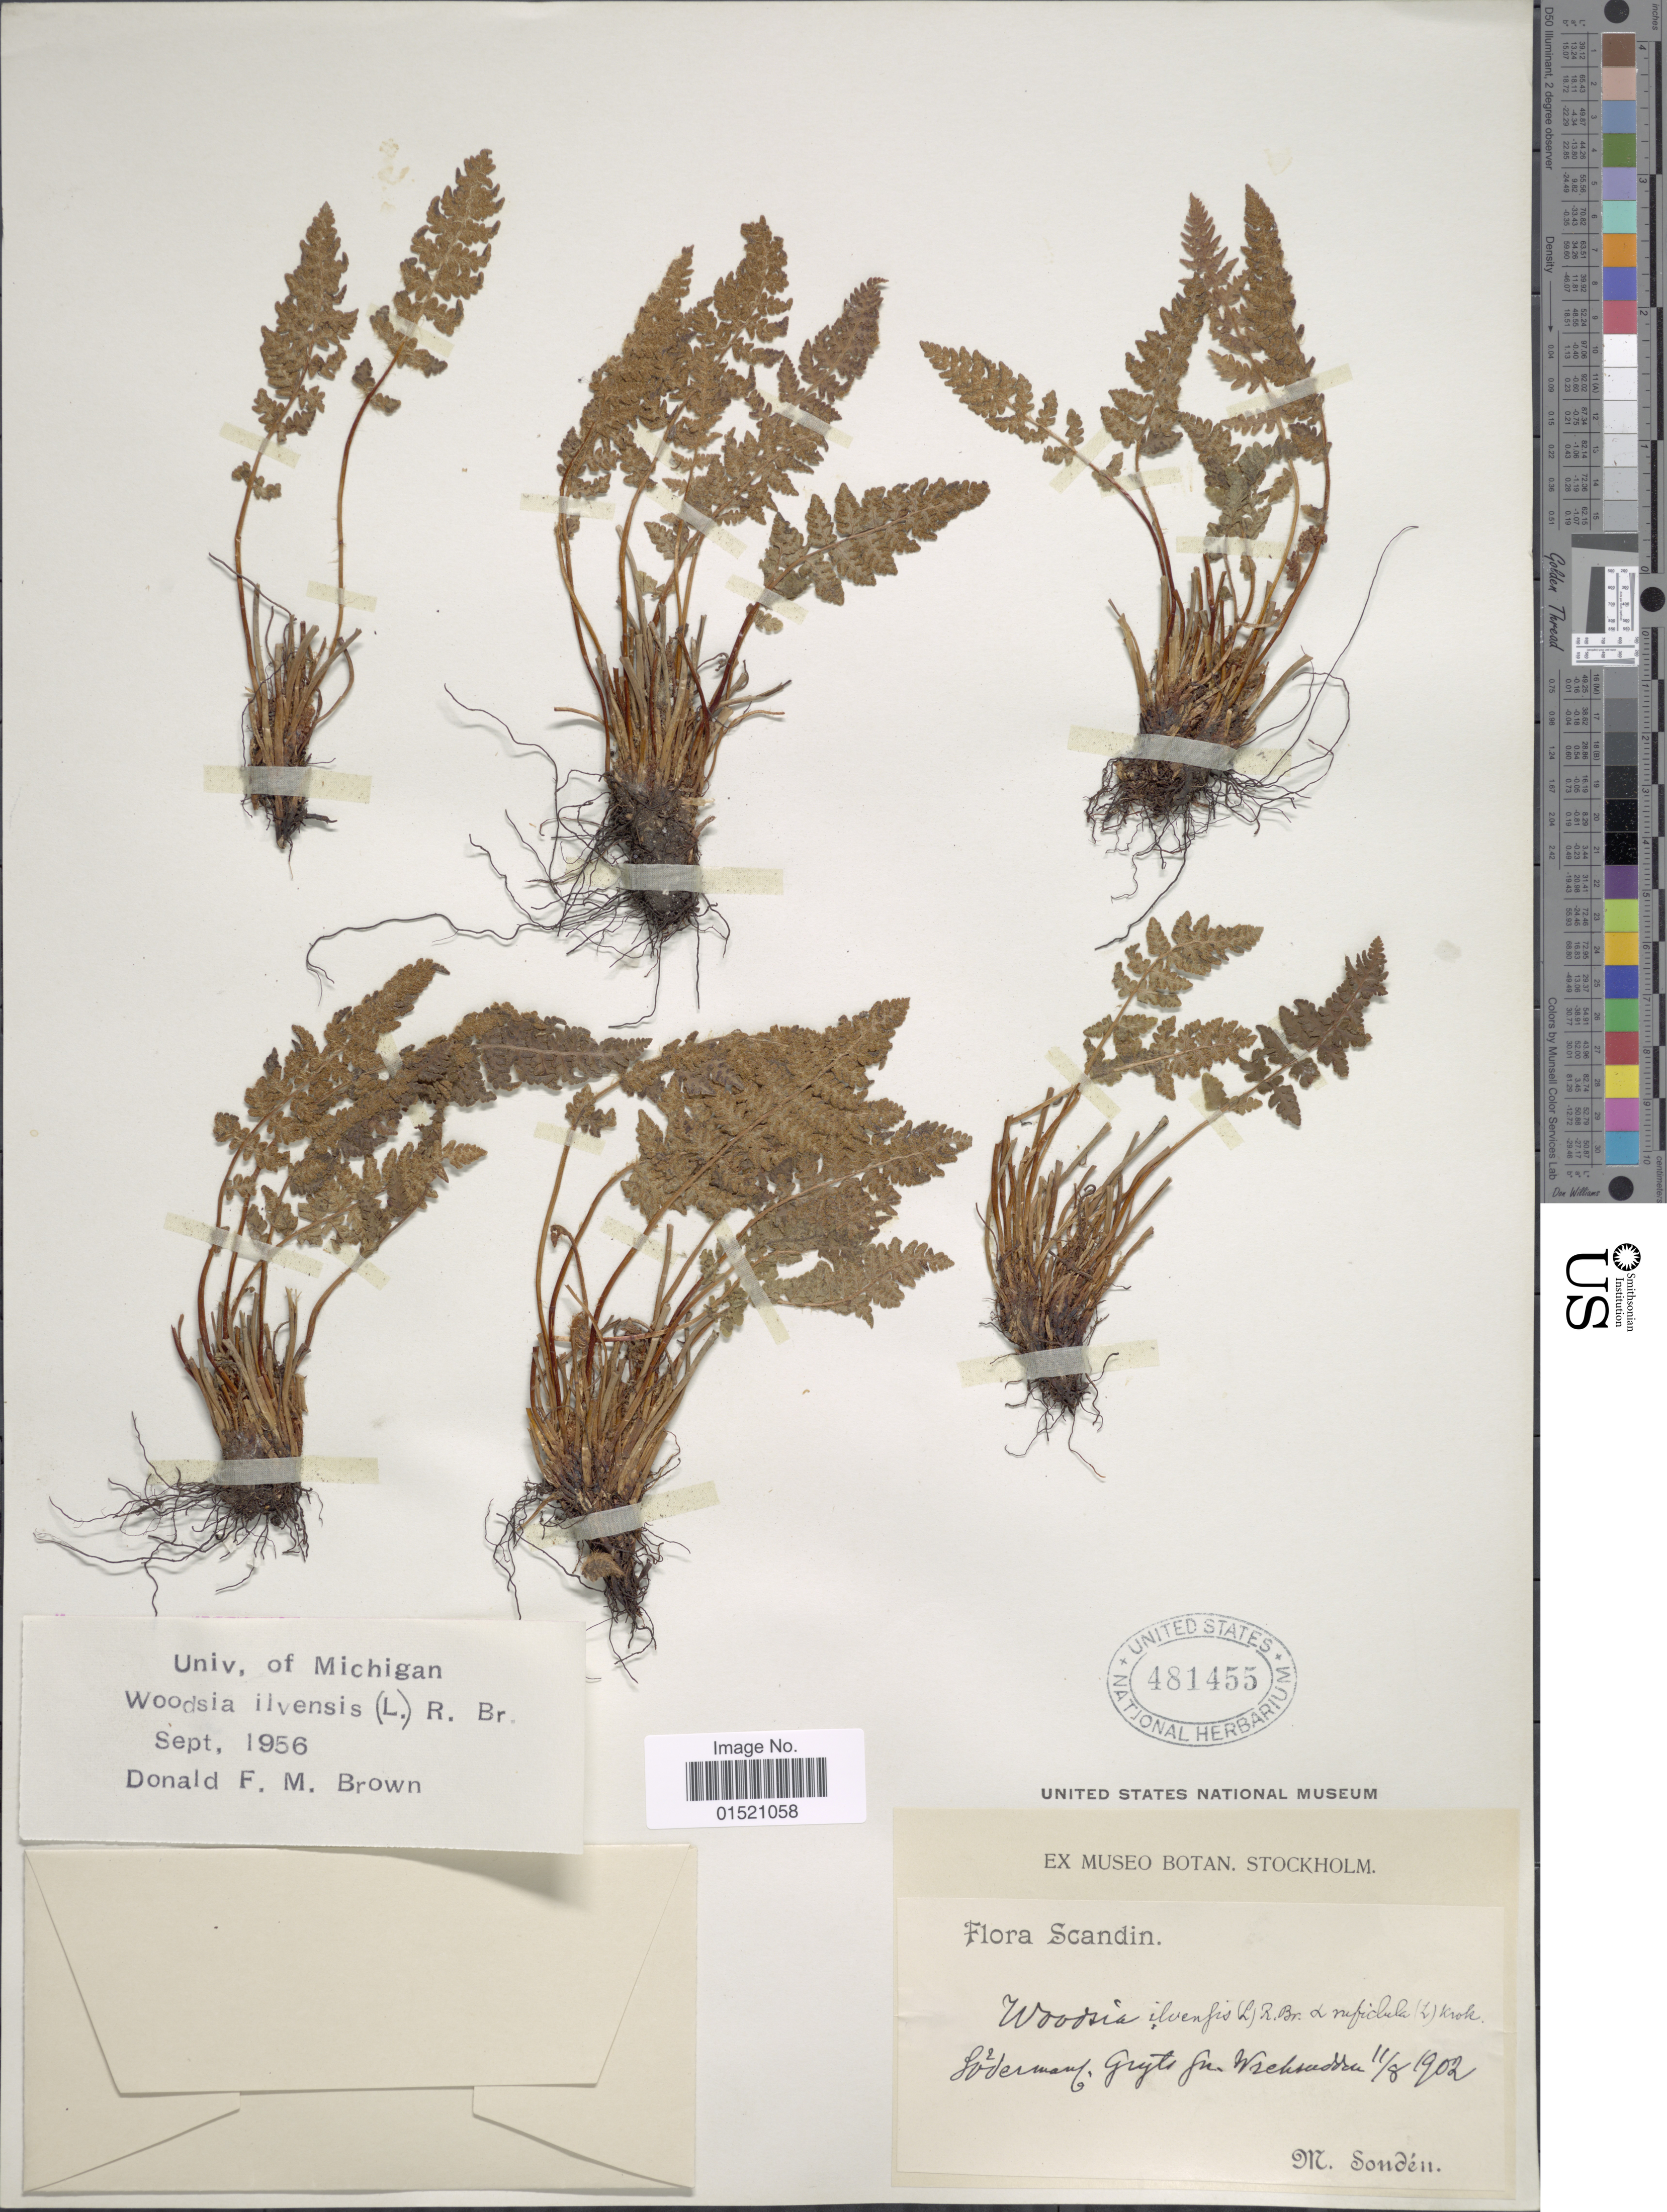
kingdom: Plantae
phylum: Tracheophyta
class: Polypodiopsida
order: Polypodiales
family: Woodsiaceae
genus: Woodsia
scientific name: Woodsia ilvensis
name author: (L.) R. Br.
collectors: M. Sondén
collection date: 1902-08-11 or 1902-11-08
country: Sweden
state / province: Sodermanland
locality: Gryts sn, Wreksudden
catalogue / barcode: US 481455